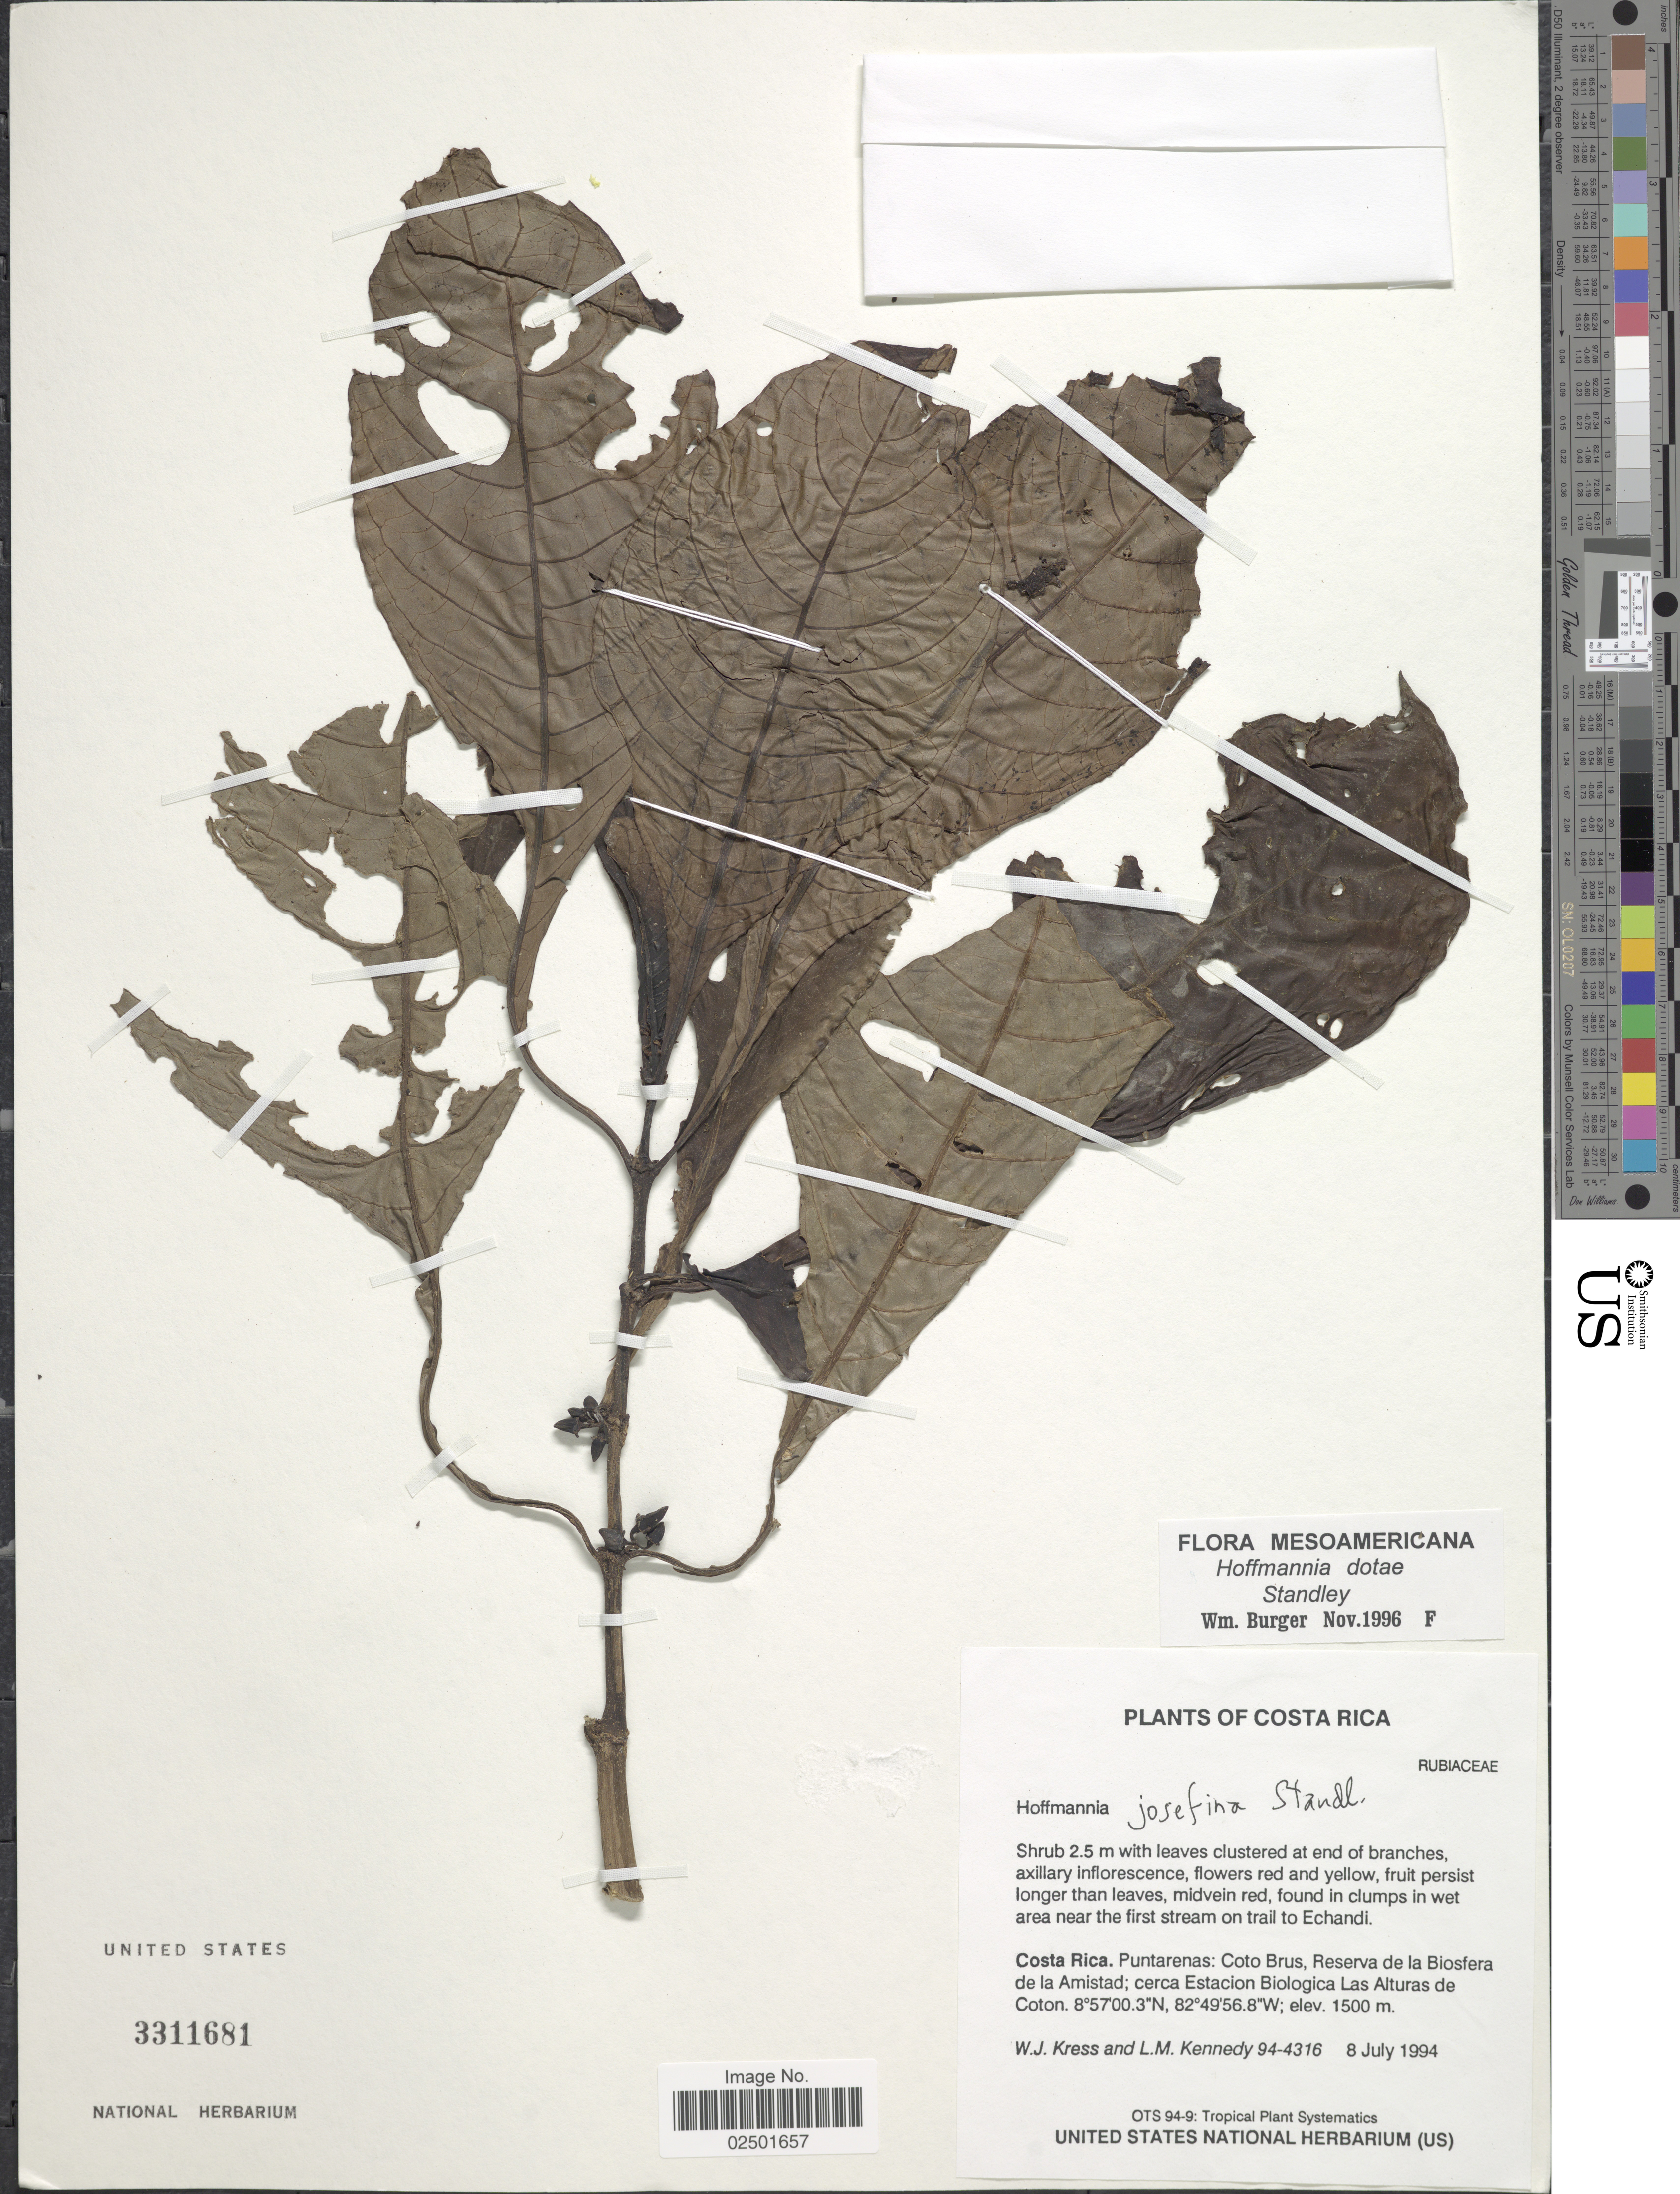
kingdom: Plantae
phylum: Tracheophyta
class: Magnoliopsida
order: Gentianales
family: Rubiaceae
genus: Hoffmannia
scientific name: Hoffmannia dotae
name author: Standl.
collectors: W. J. Kress & L. M. Kennedy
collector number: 94-4316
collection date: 1994-07-08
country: Costa Rica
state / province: Puntarenas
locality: Coto Brus. Reserva de la Biosfera de la Amistad; cerca Estacion Biologica Las Alturas de Coton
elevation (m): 1500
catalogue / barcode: US 3311681